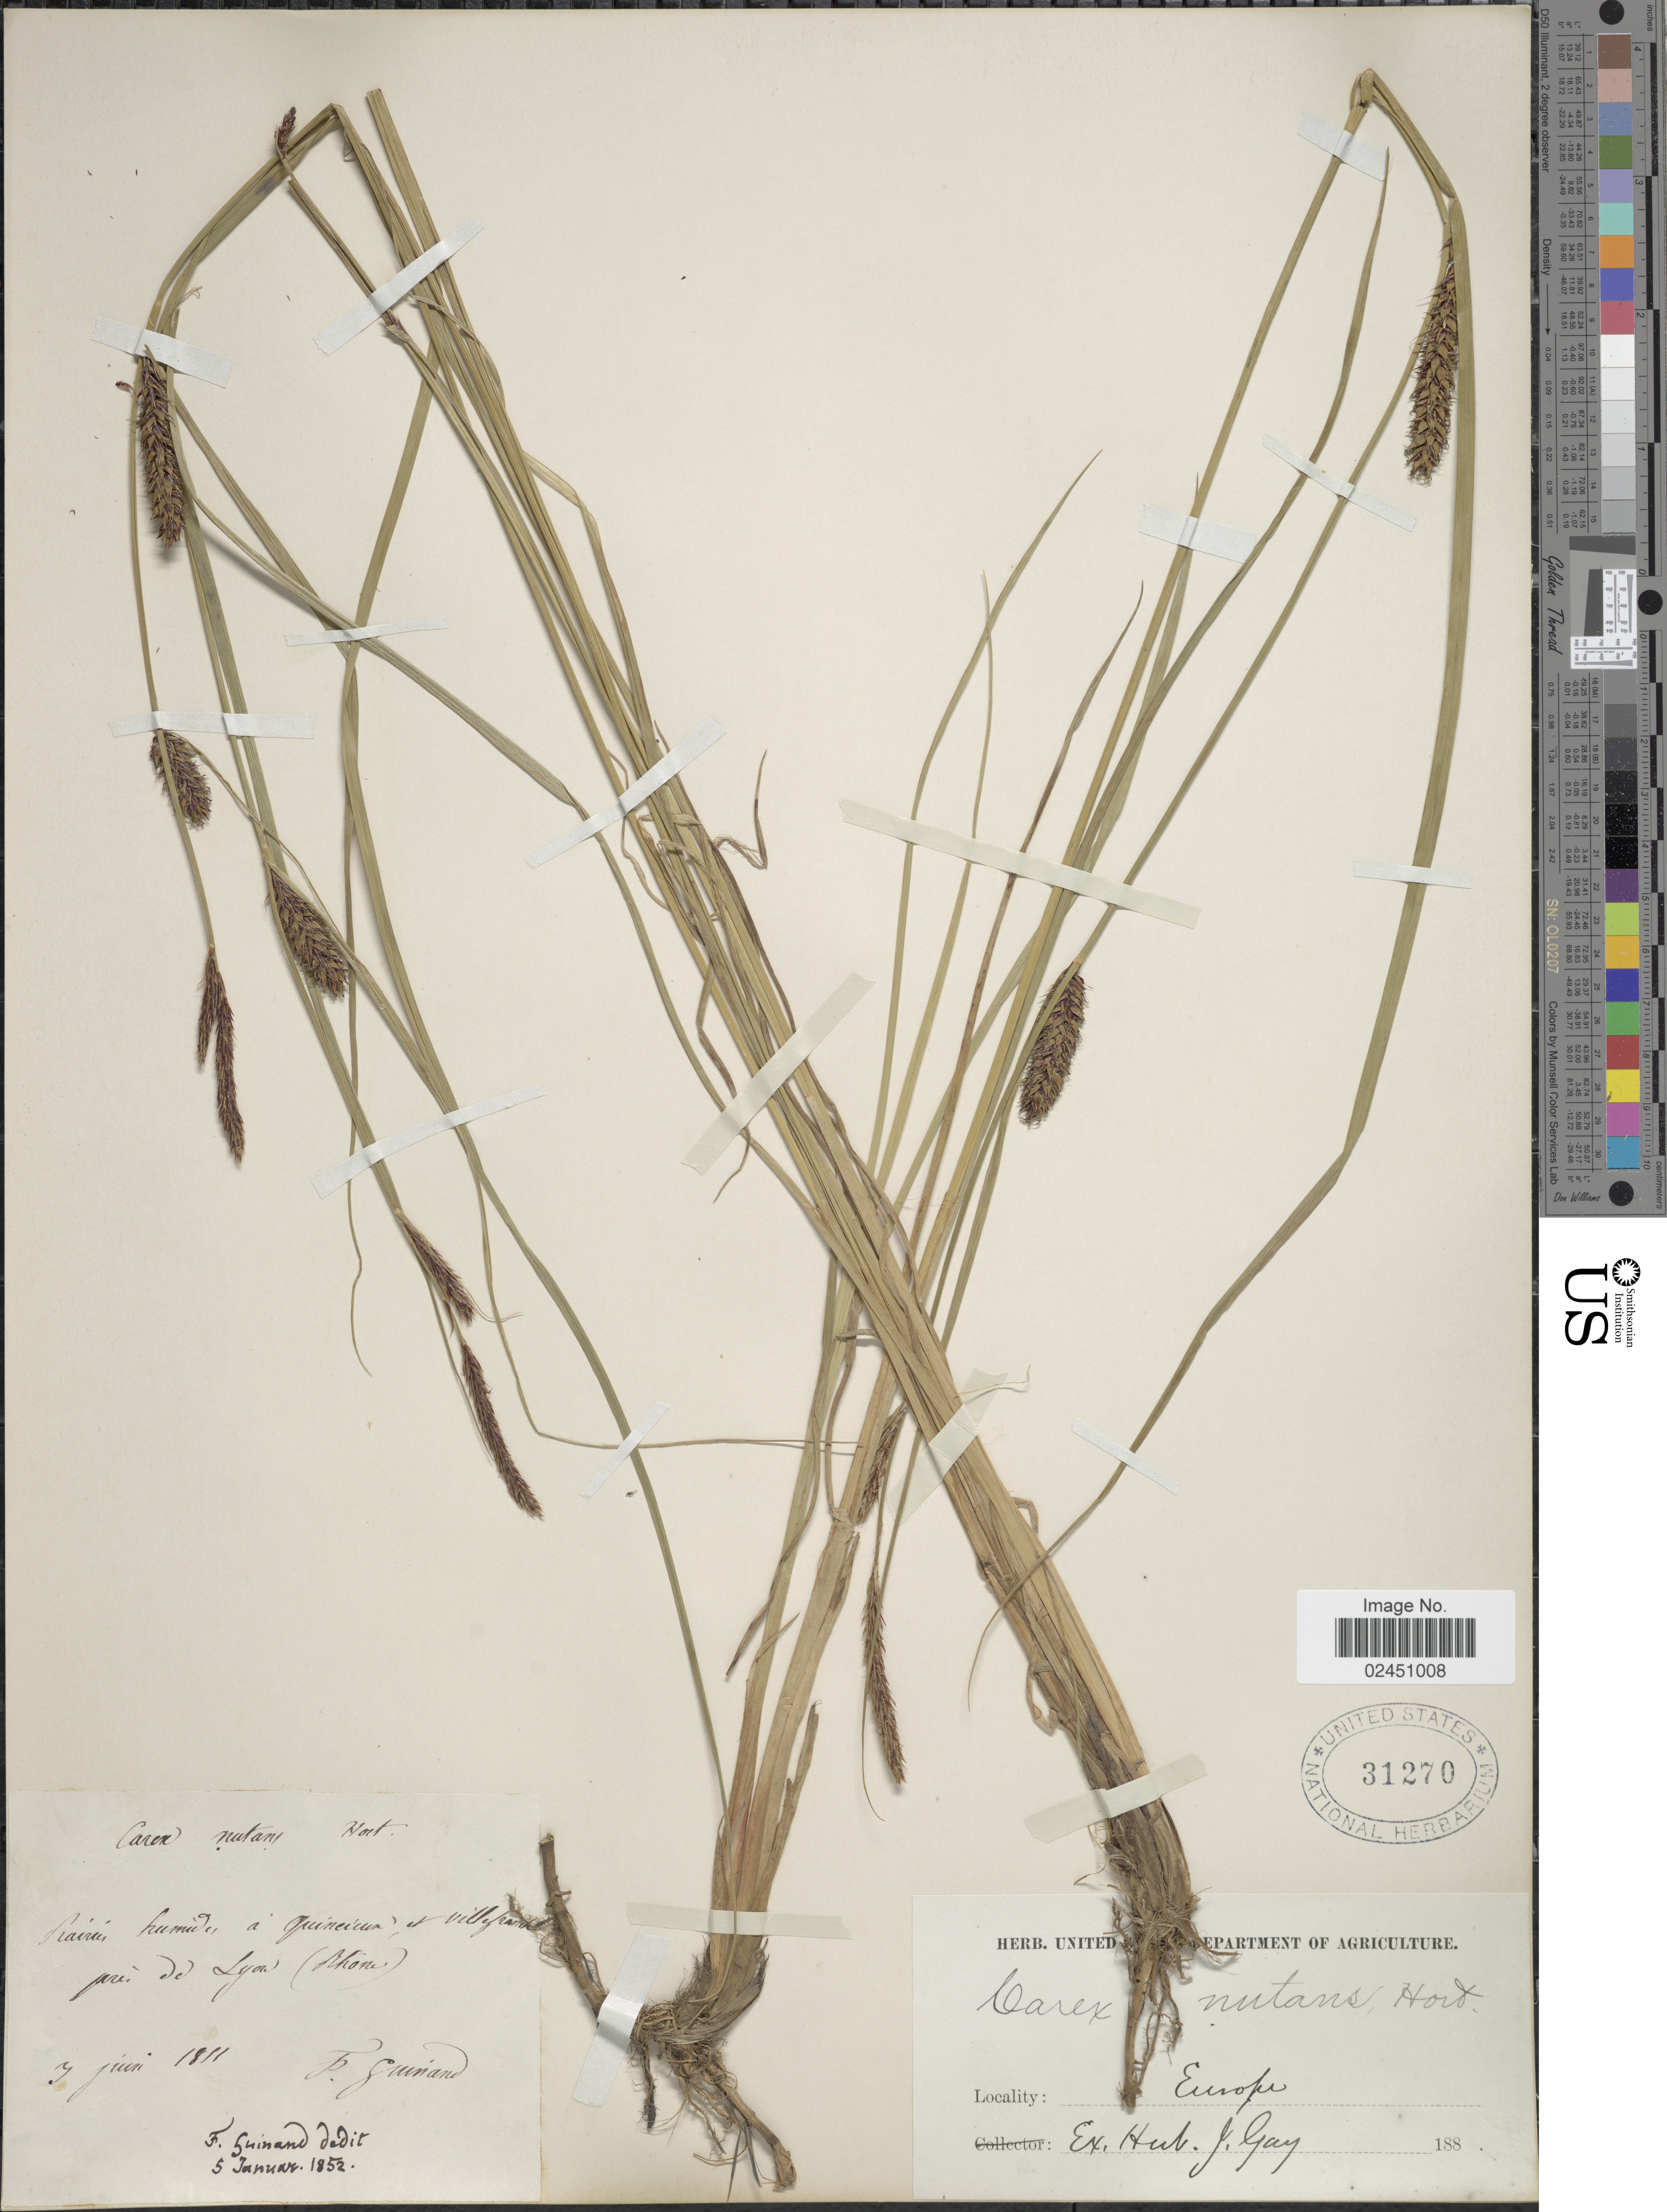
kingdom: Plantae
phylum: Tracheophyta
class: Liliopsida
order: Poales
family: Cyperaceae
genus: Carex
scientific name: Carex melanostachya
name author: M. Bieb. ex Willd.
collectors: F. Guinand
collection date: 1871-06-07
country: France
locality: Prairies humides a Quineivus a villefrand pres del Lyon (Rhone) [interpreted]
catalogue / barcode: US 31270